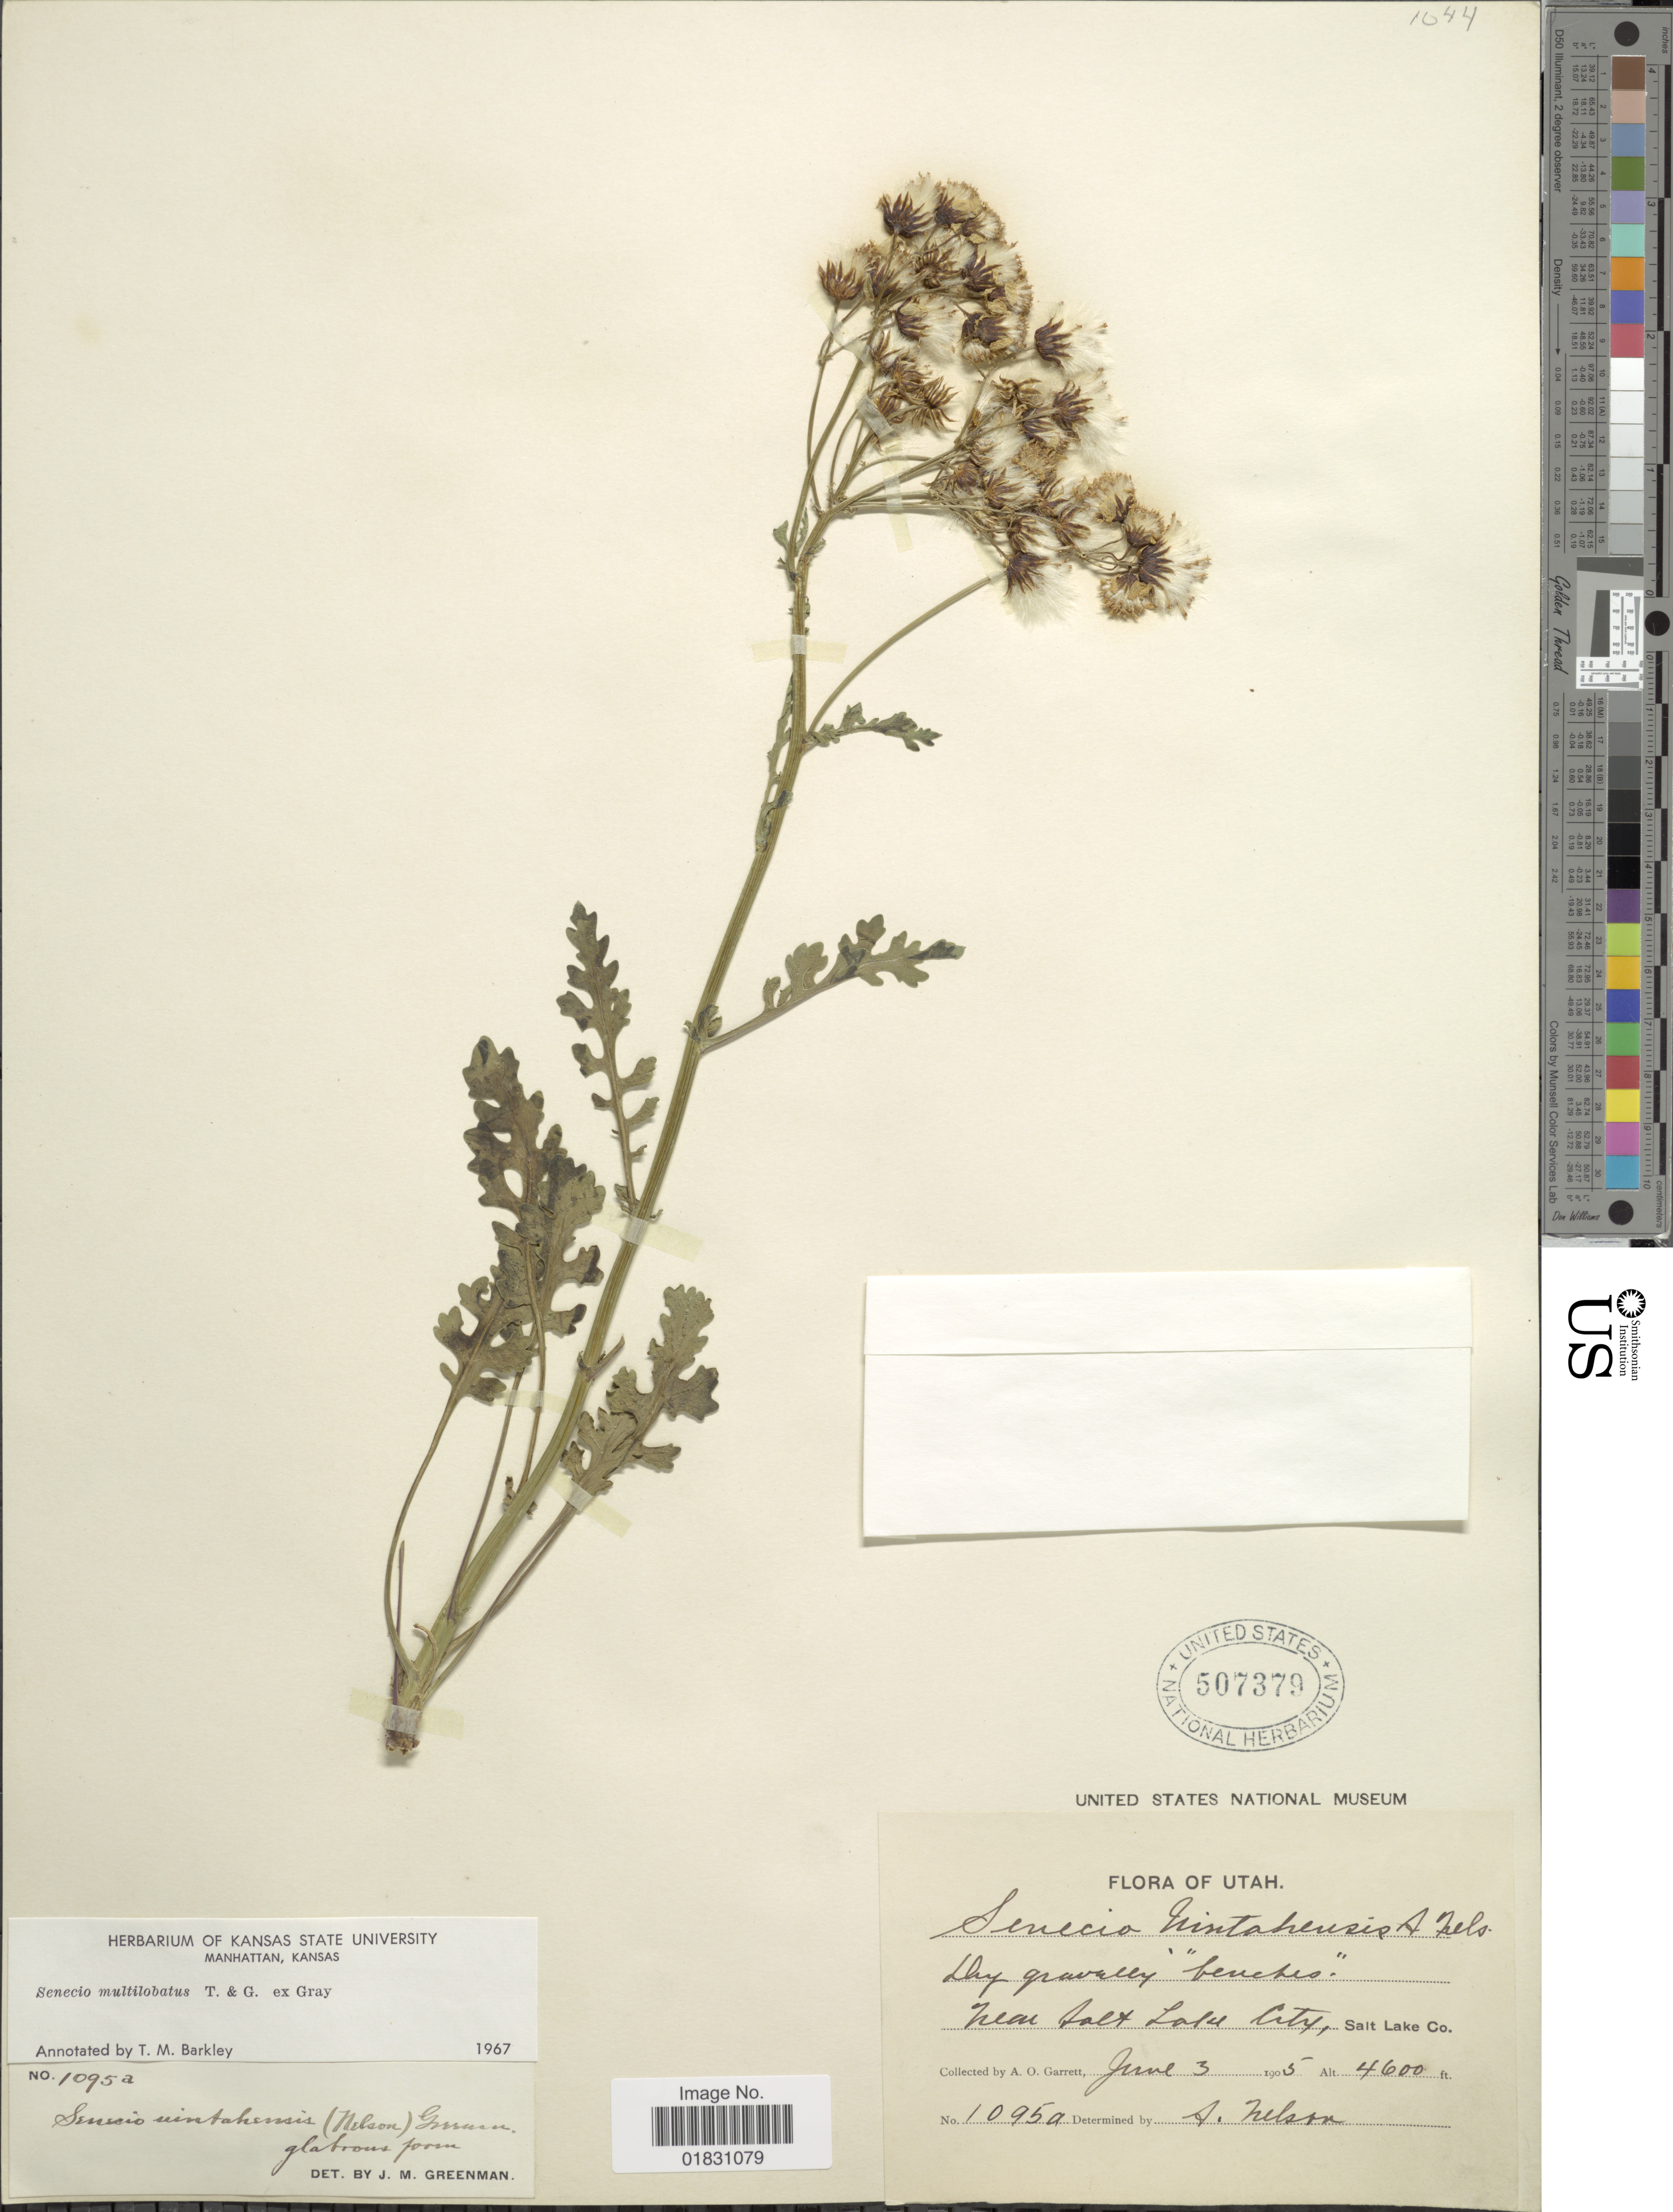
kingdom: Plantae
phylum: Tracheophyta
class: Magnoliopsida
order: Asterales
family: Asteraceae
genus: Packera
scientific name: Packera multilobata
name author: (Torr. & A. Gray) W.A. Weber & Á. Löve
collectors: A. O. Garrett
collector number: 1095a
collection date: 1905-06-03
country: United States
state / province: Utah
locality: Near Salt Lake City, Salt Lake Co.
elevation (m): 1402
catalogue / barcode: US 507379